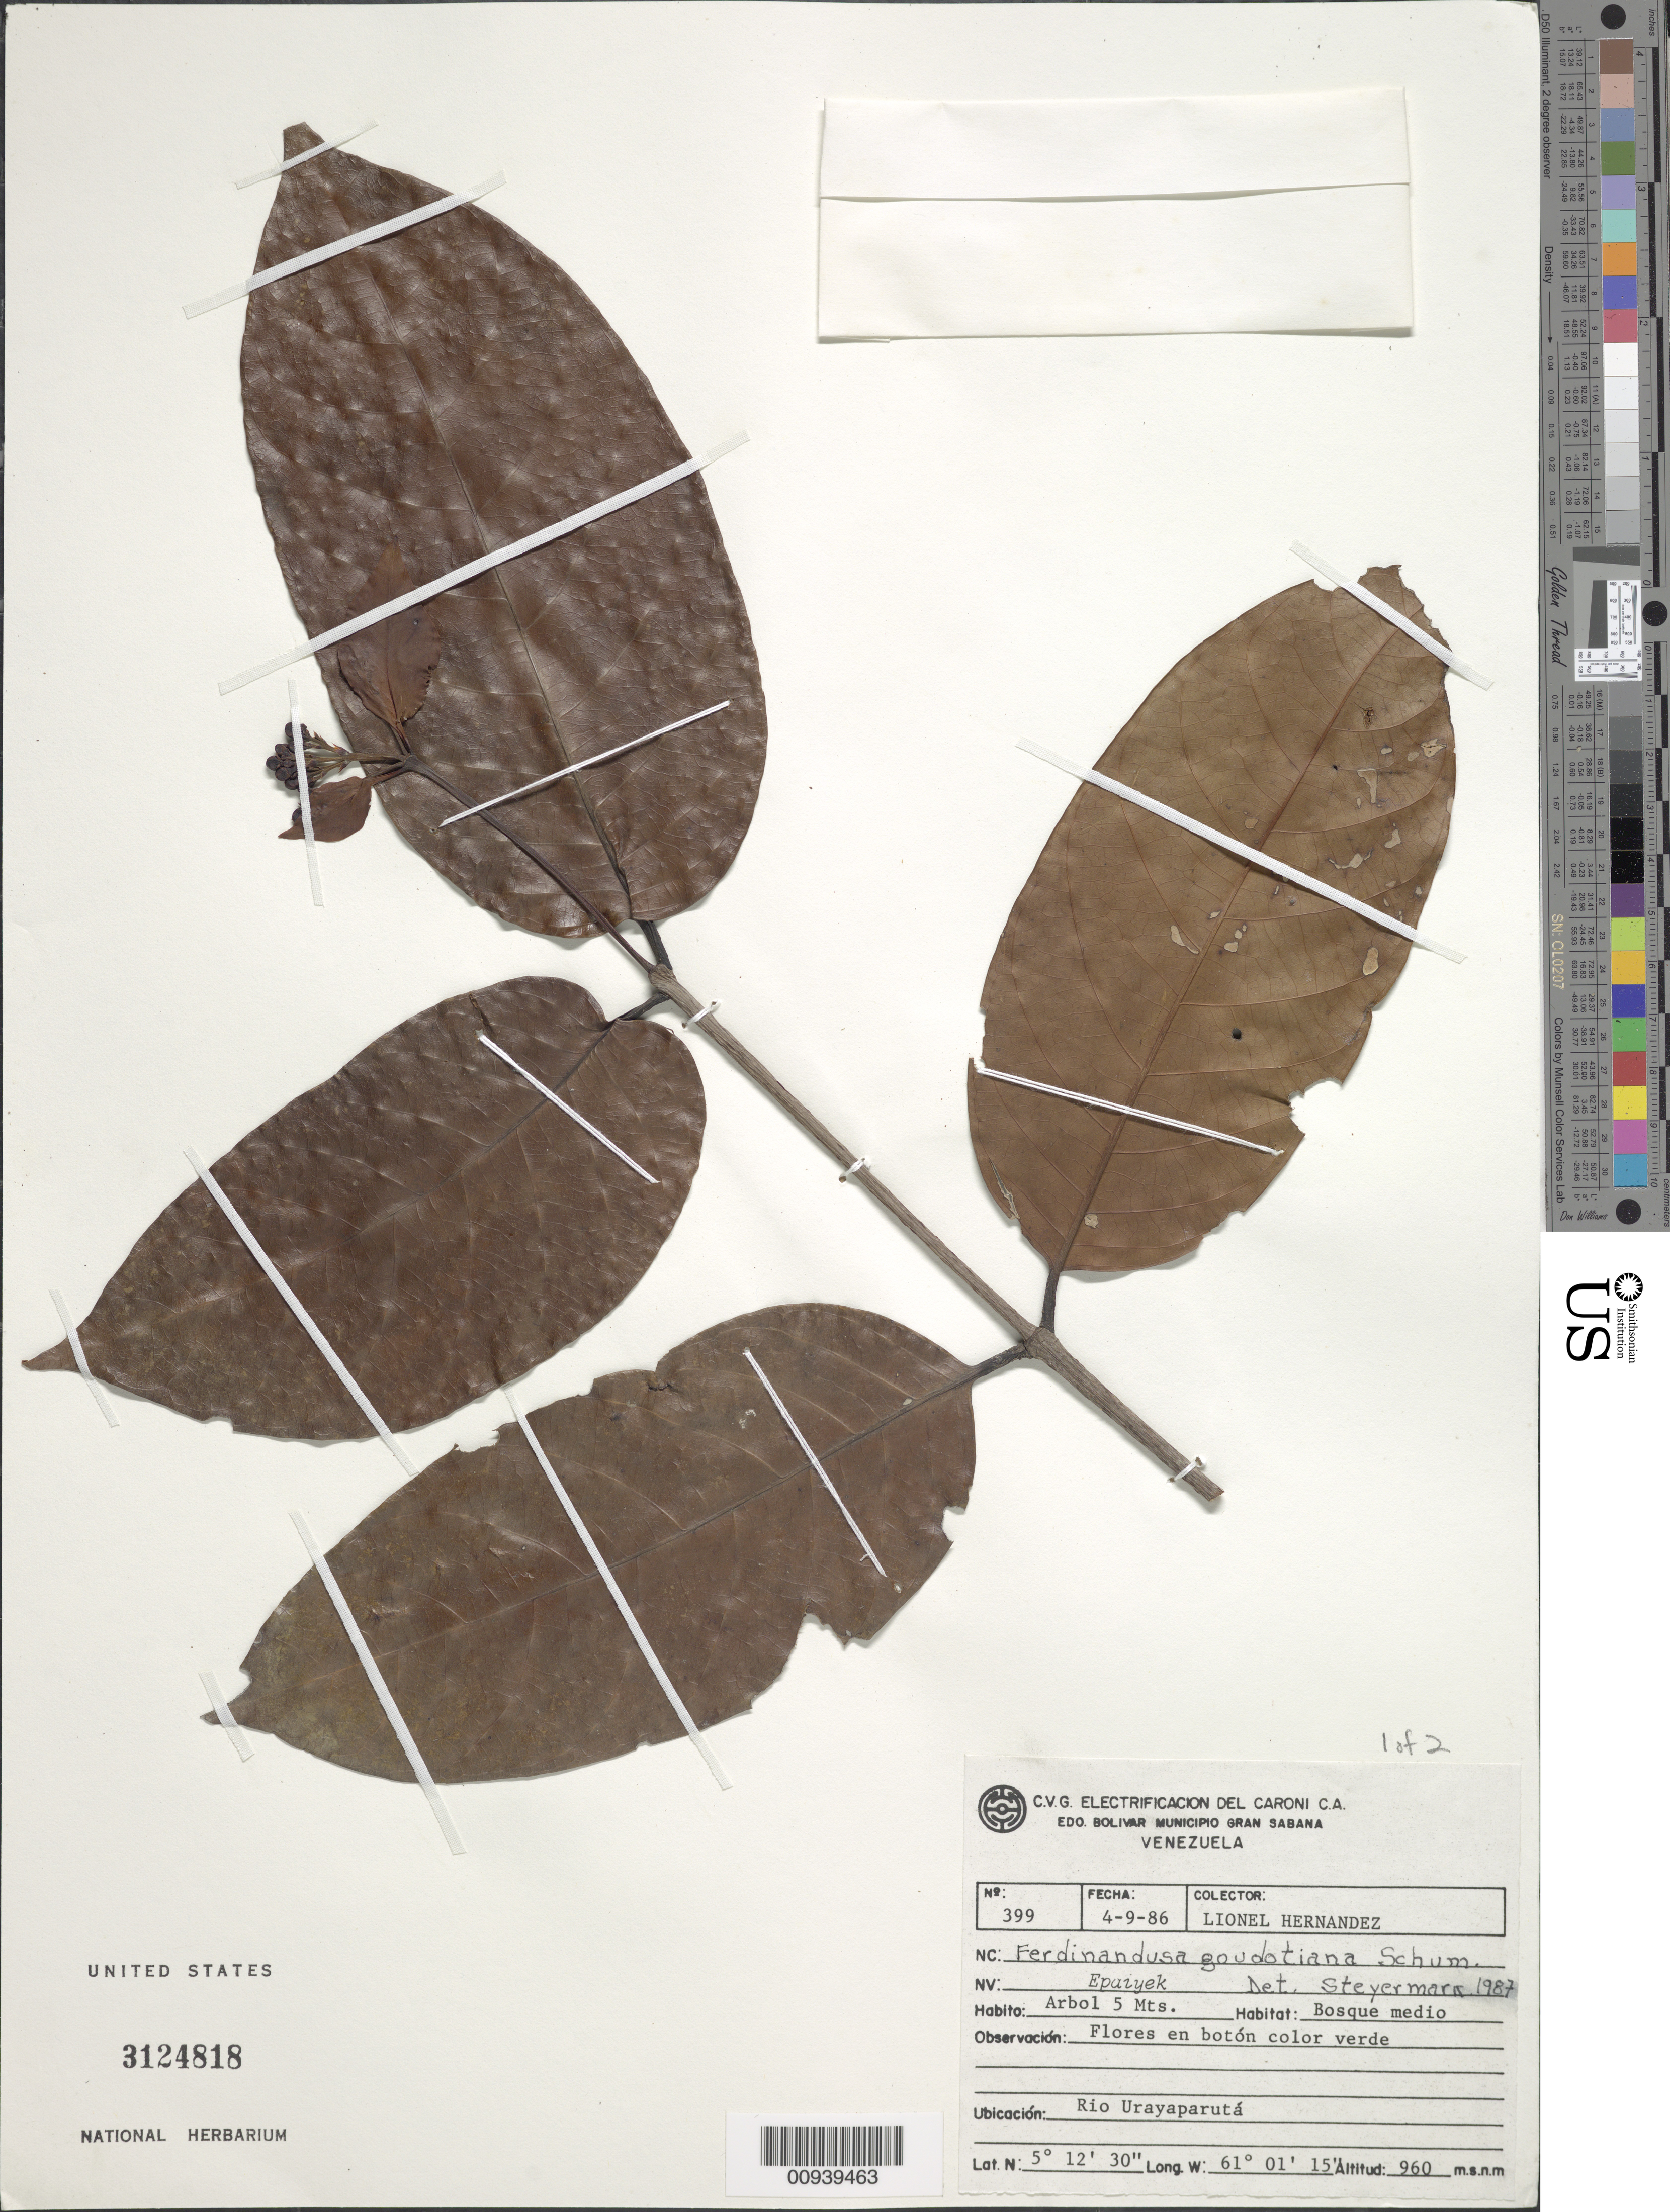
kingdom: Plantae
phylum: Tracheophyta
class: Magnoliopsida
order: Gentianales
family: Rubiaceae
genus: Ferdinandusa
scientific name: Ferdinandusa goudotiana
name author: K. Schum.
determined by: Steyermark, Julian A., (VEN)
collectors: L. Hernández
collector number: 399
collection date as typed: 4-Sep-86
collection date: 1986-09-04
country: Venezuela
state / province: Bolívar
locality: Mun. Gran Sabana, Rio Urayaparuta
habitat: Bosque medio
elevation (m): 960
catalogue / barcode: US 3124818